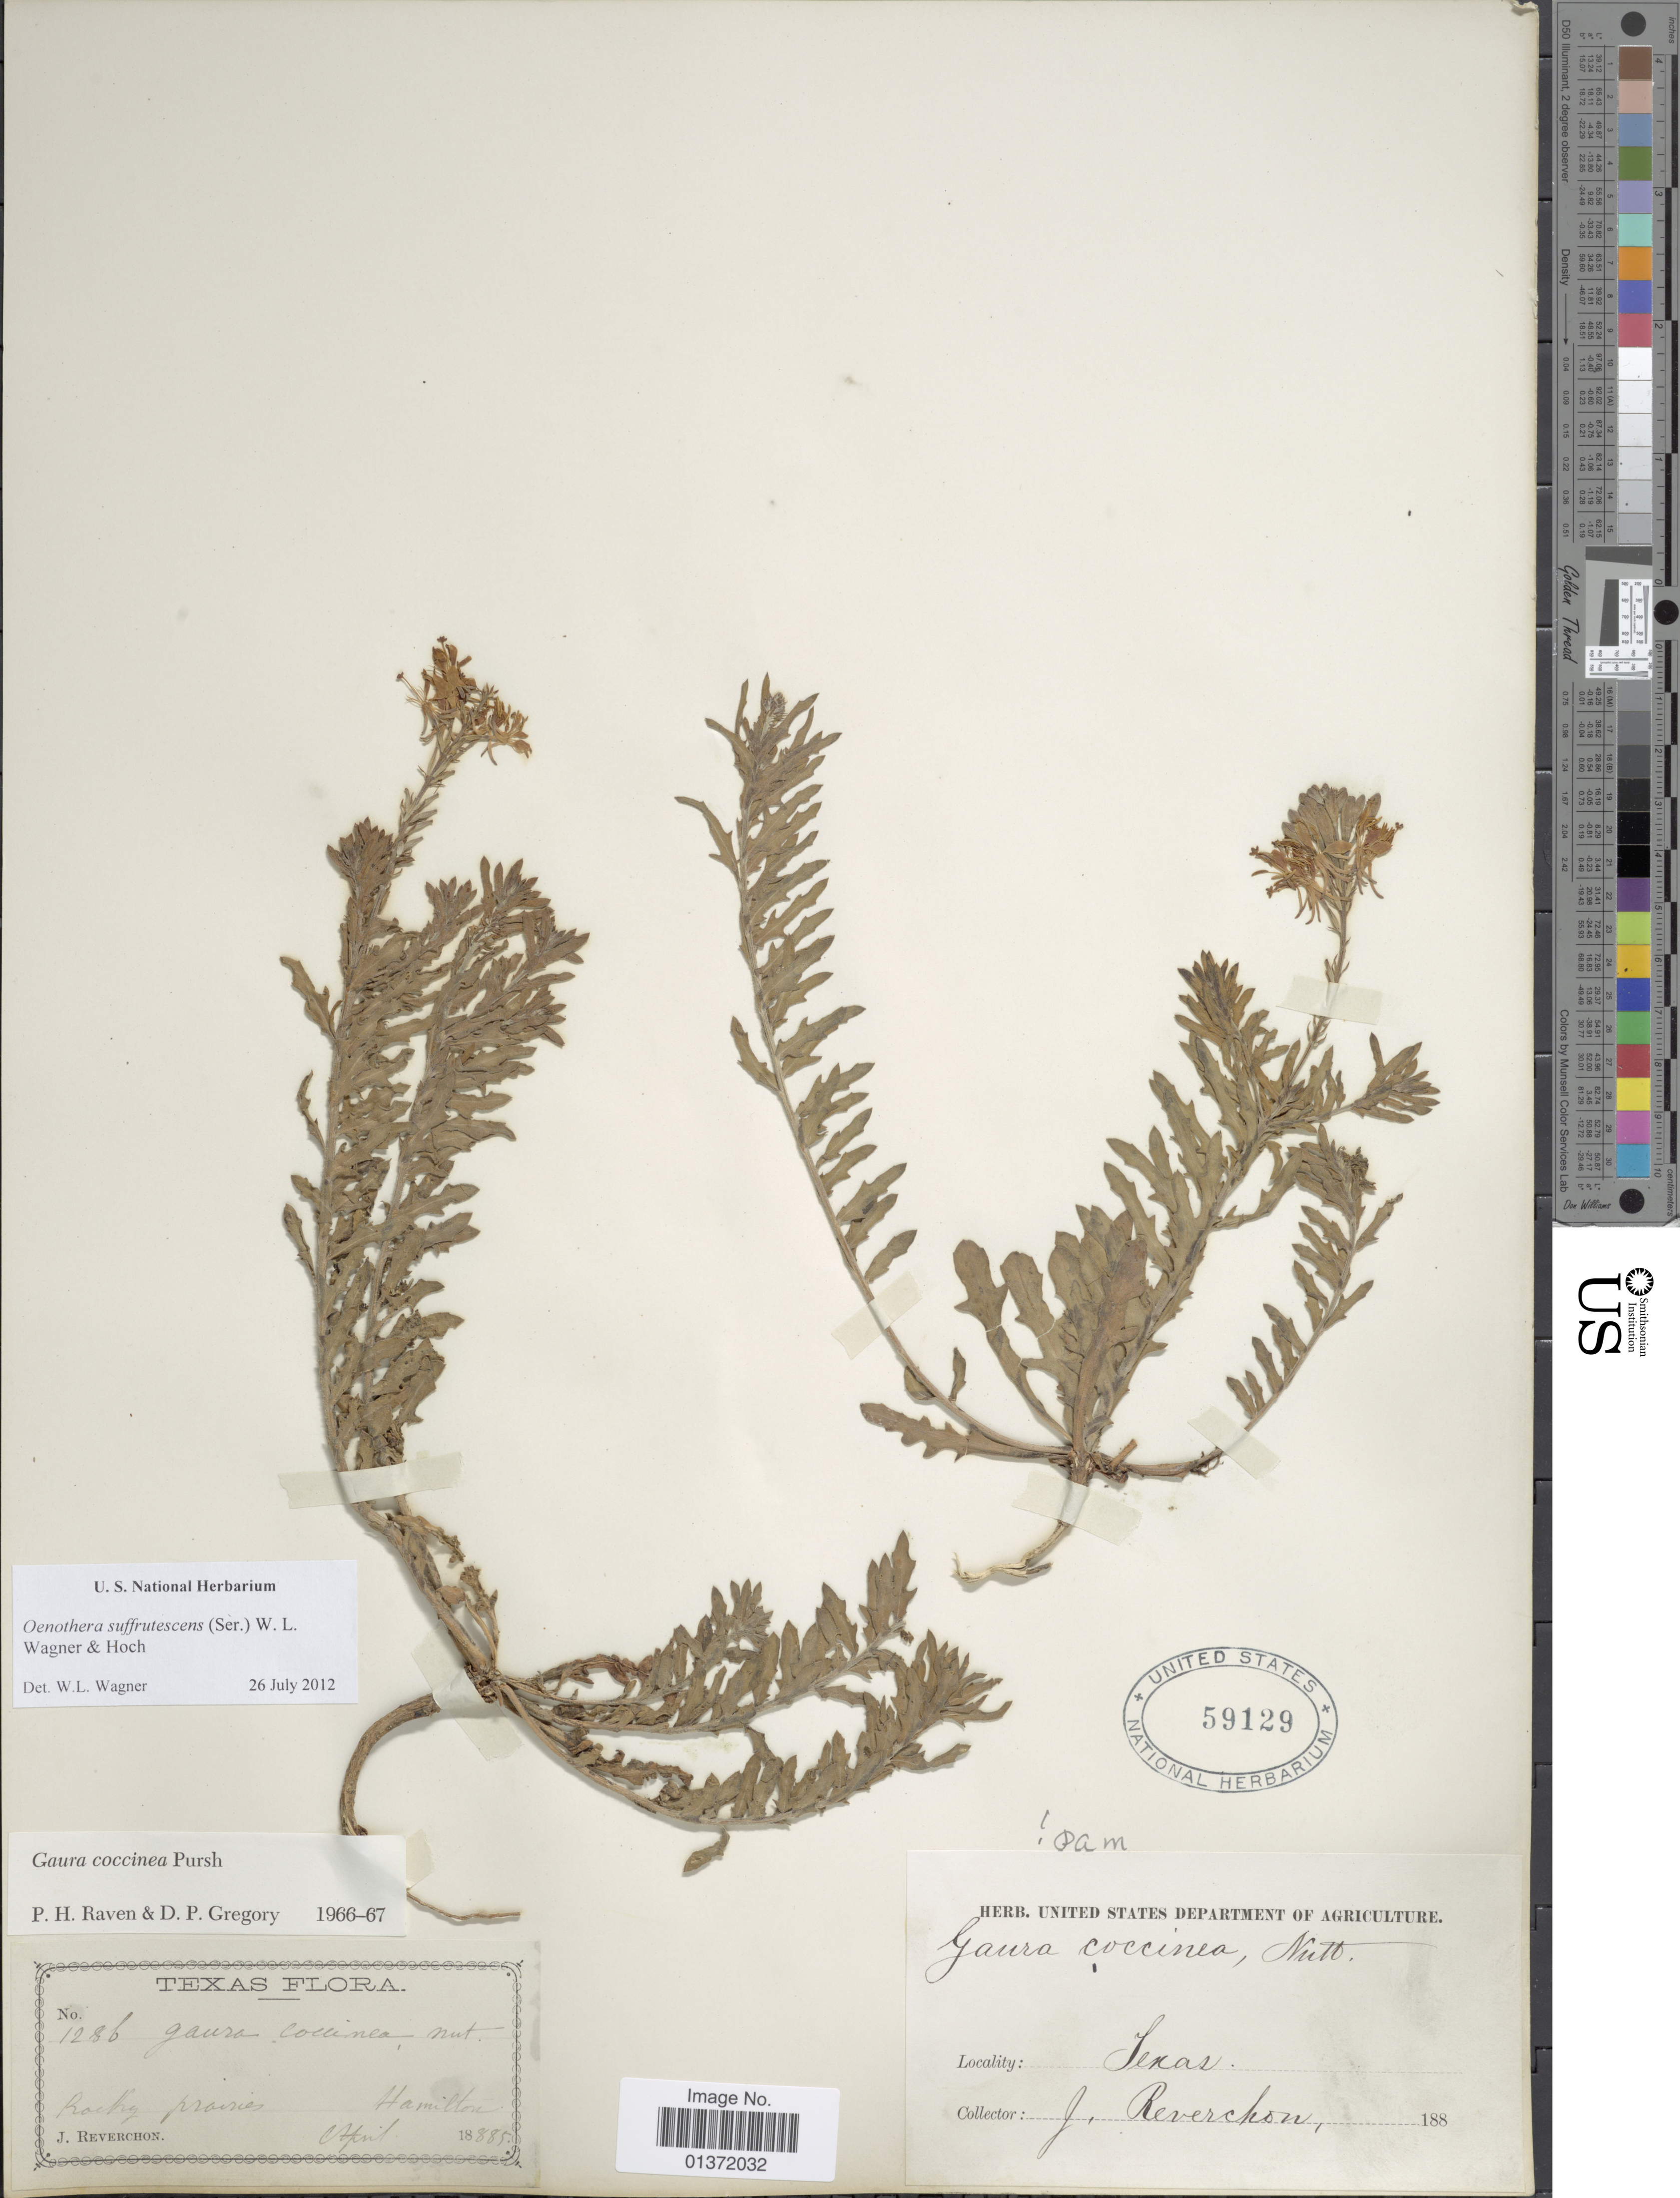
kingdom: Plantae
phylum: Tracheophyta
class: Magnoliopsida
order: Myrtales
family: Onagraceae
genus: Oenothera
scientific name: Oenothera suffrutescens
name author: (Ser.) W.L. Wagner & Hoch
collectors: J. Reverchon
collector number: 1286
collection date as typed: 18885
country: United States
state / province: Texas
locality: Hamilton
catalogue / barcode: US 59129